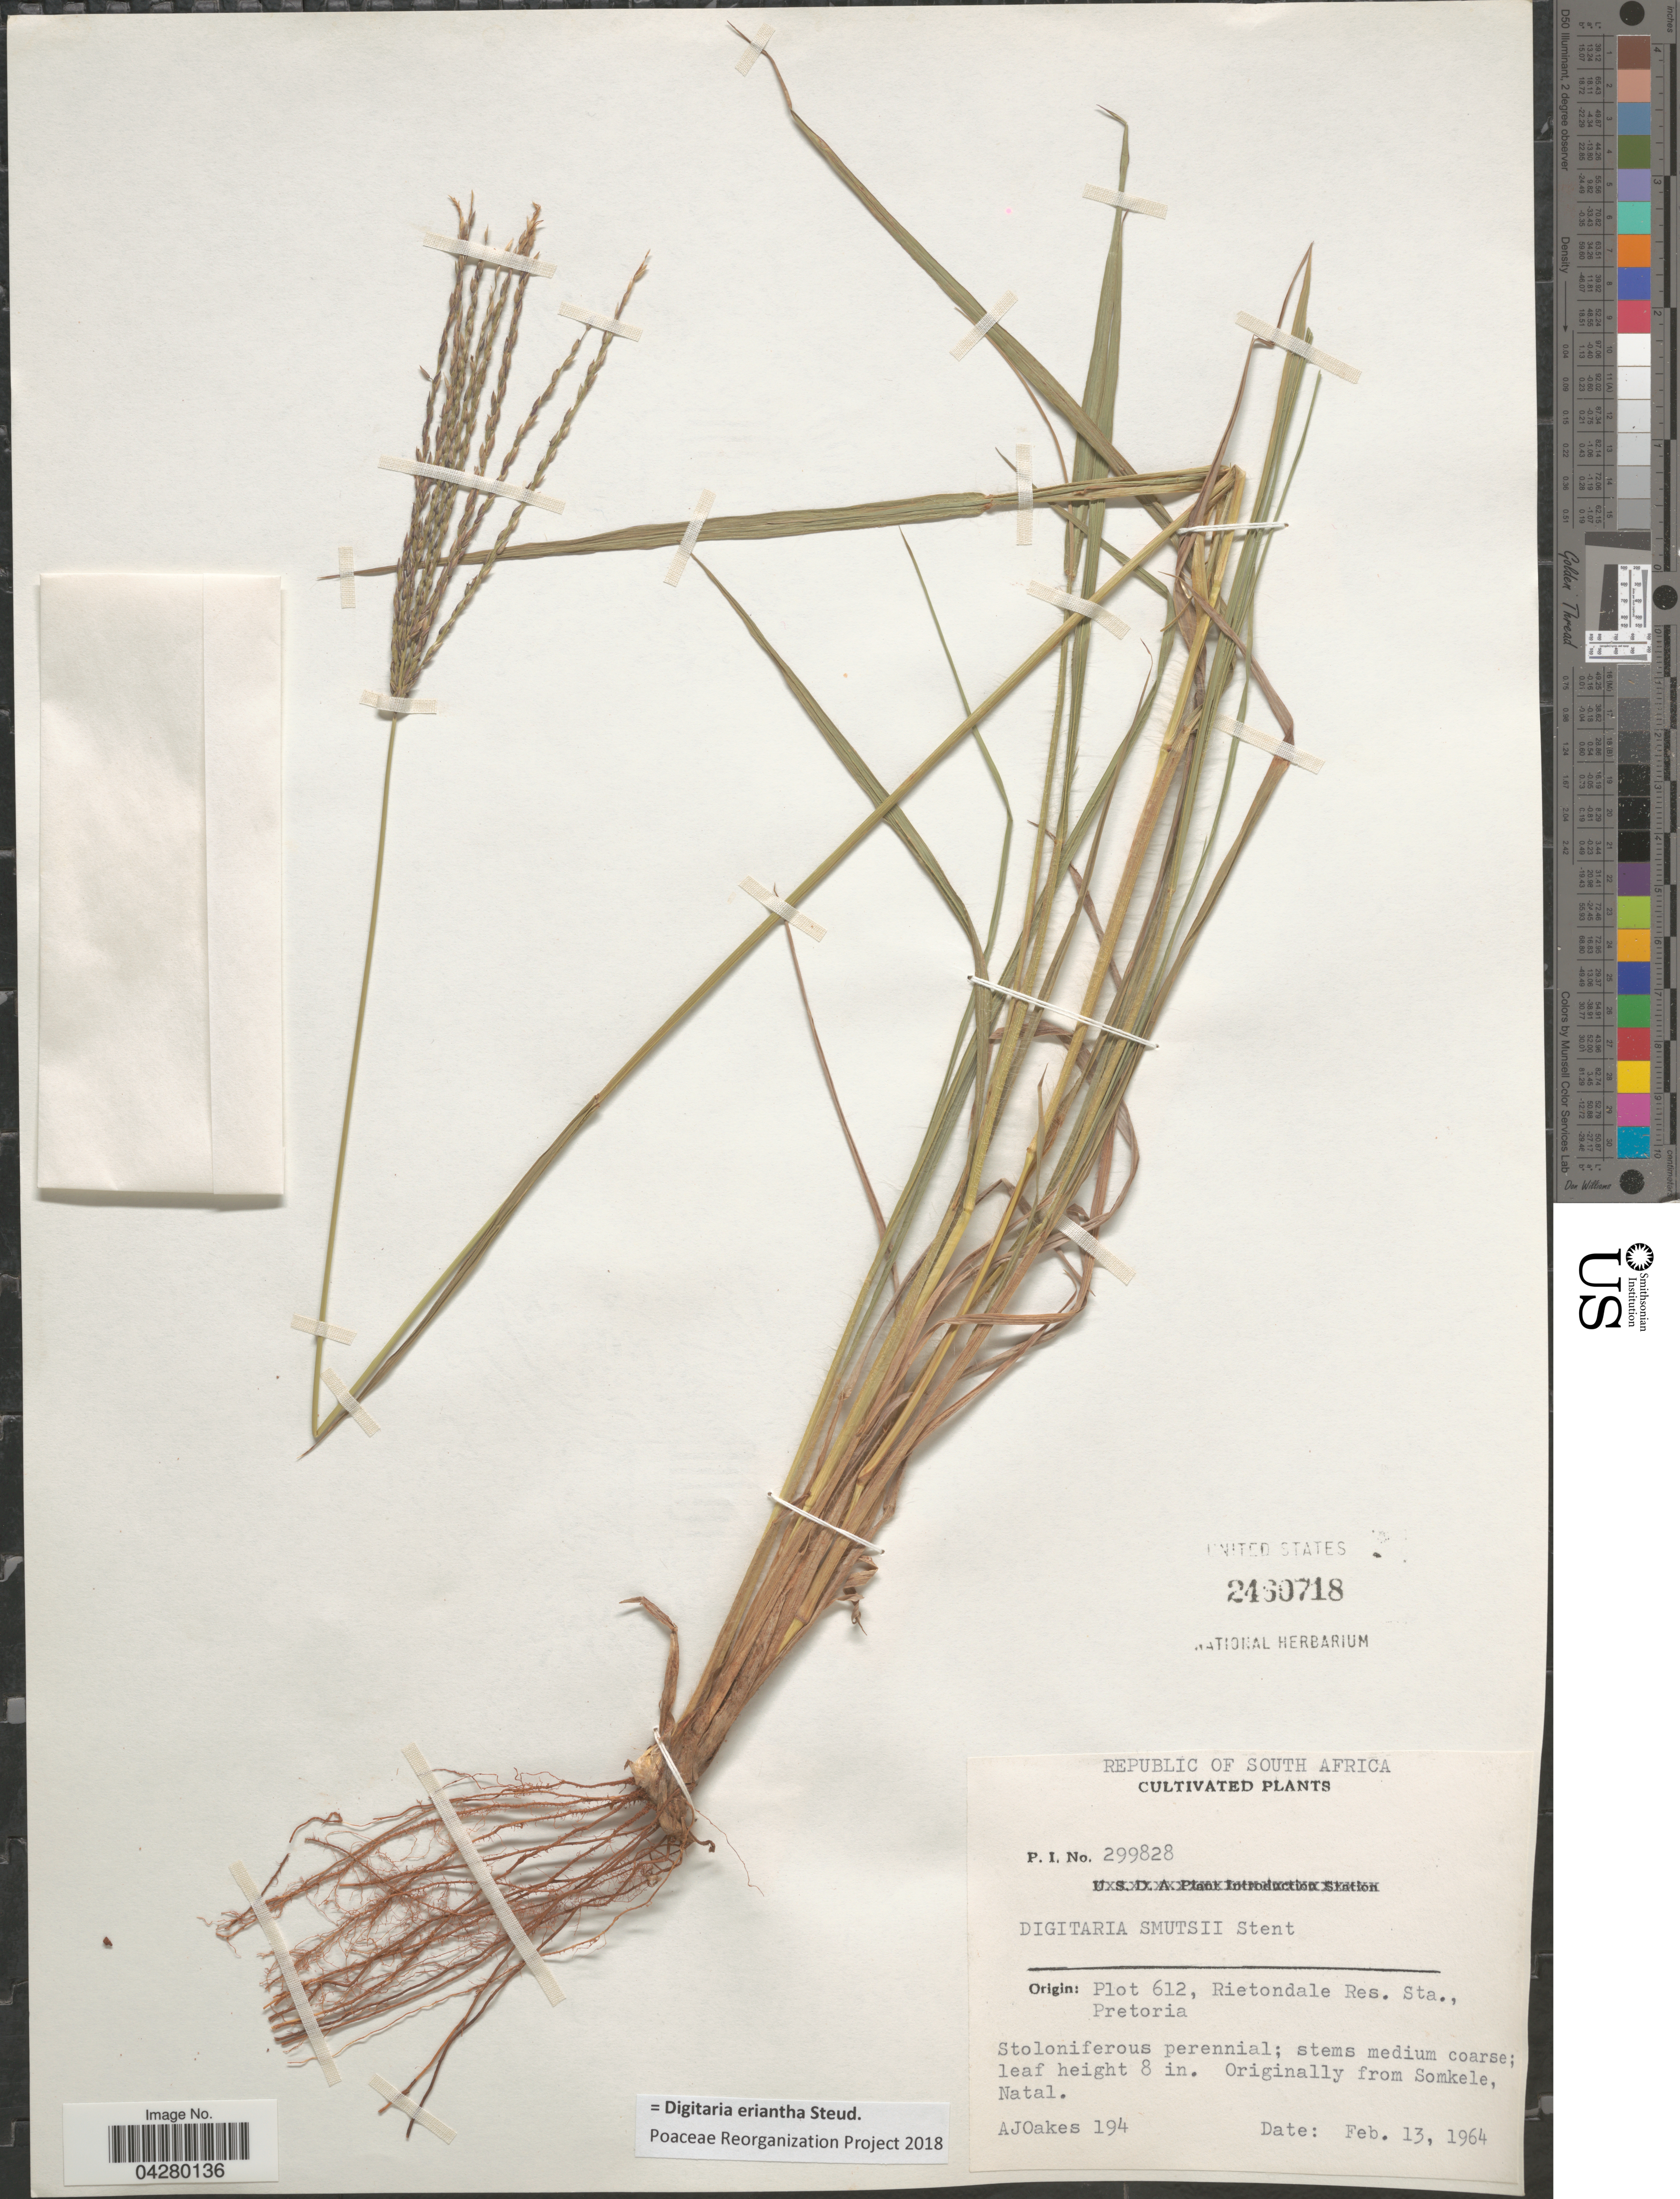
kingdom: Plantae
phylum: Tracheophyta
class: Liliopsida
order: Poales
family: Poaceae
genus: Digitaria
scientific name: Digitaria eriantha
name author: Steud.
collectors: A. Oakes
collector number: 194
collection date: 1964-02-13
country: South Africa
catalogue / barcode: US 2460718